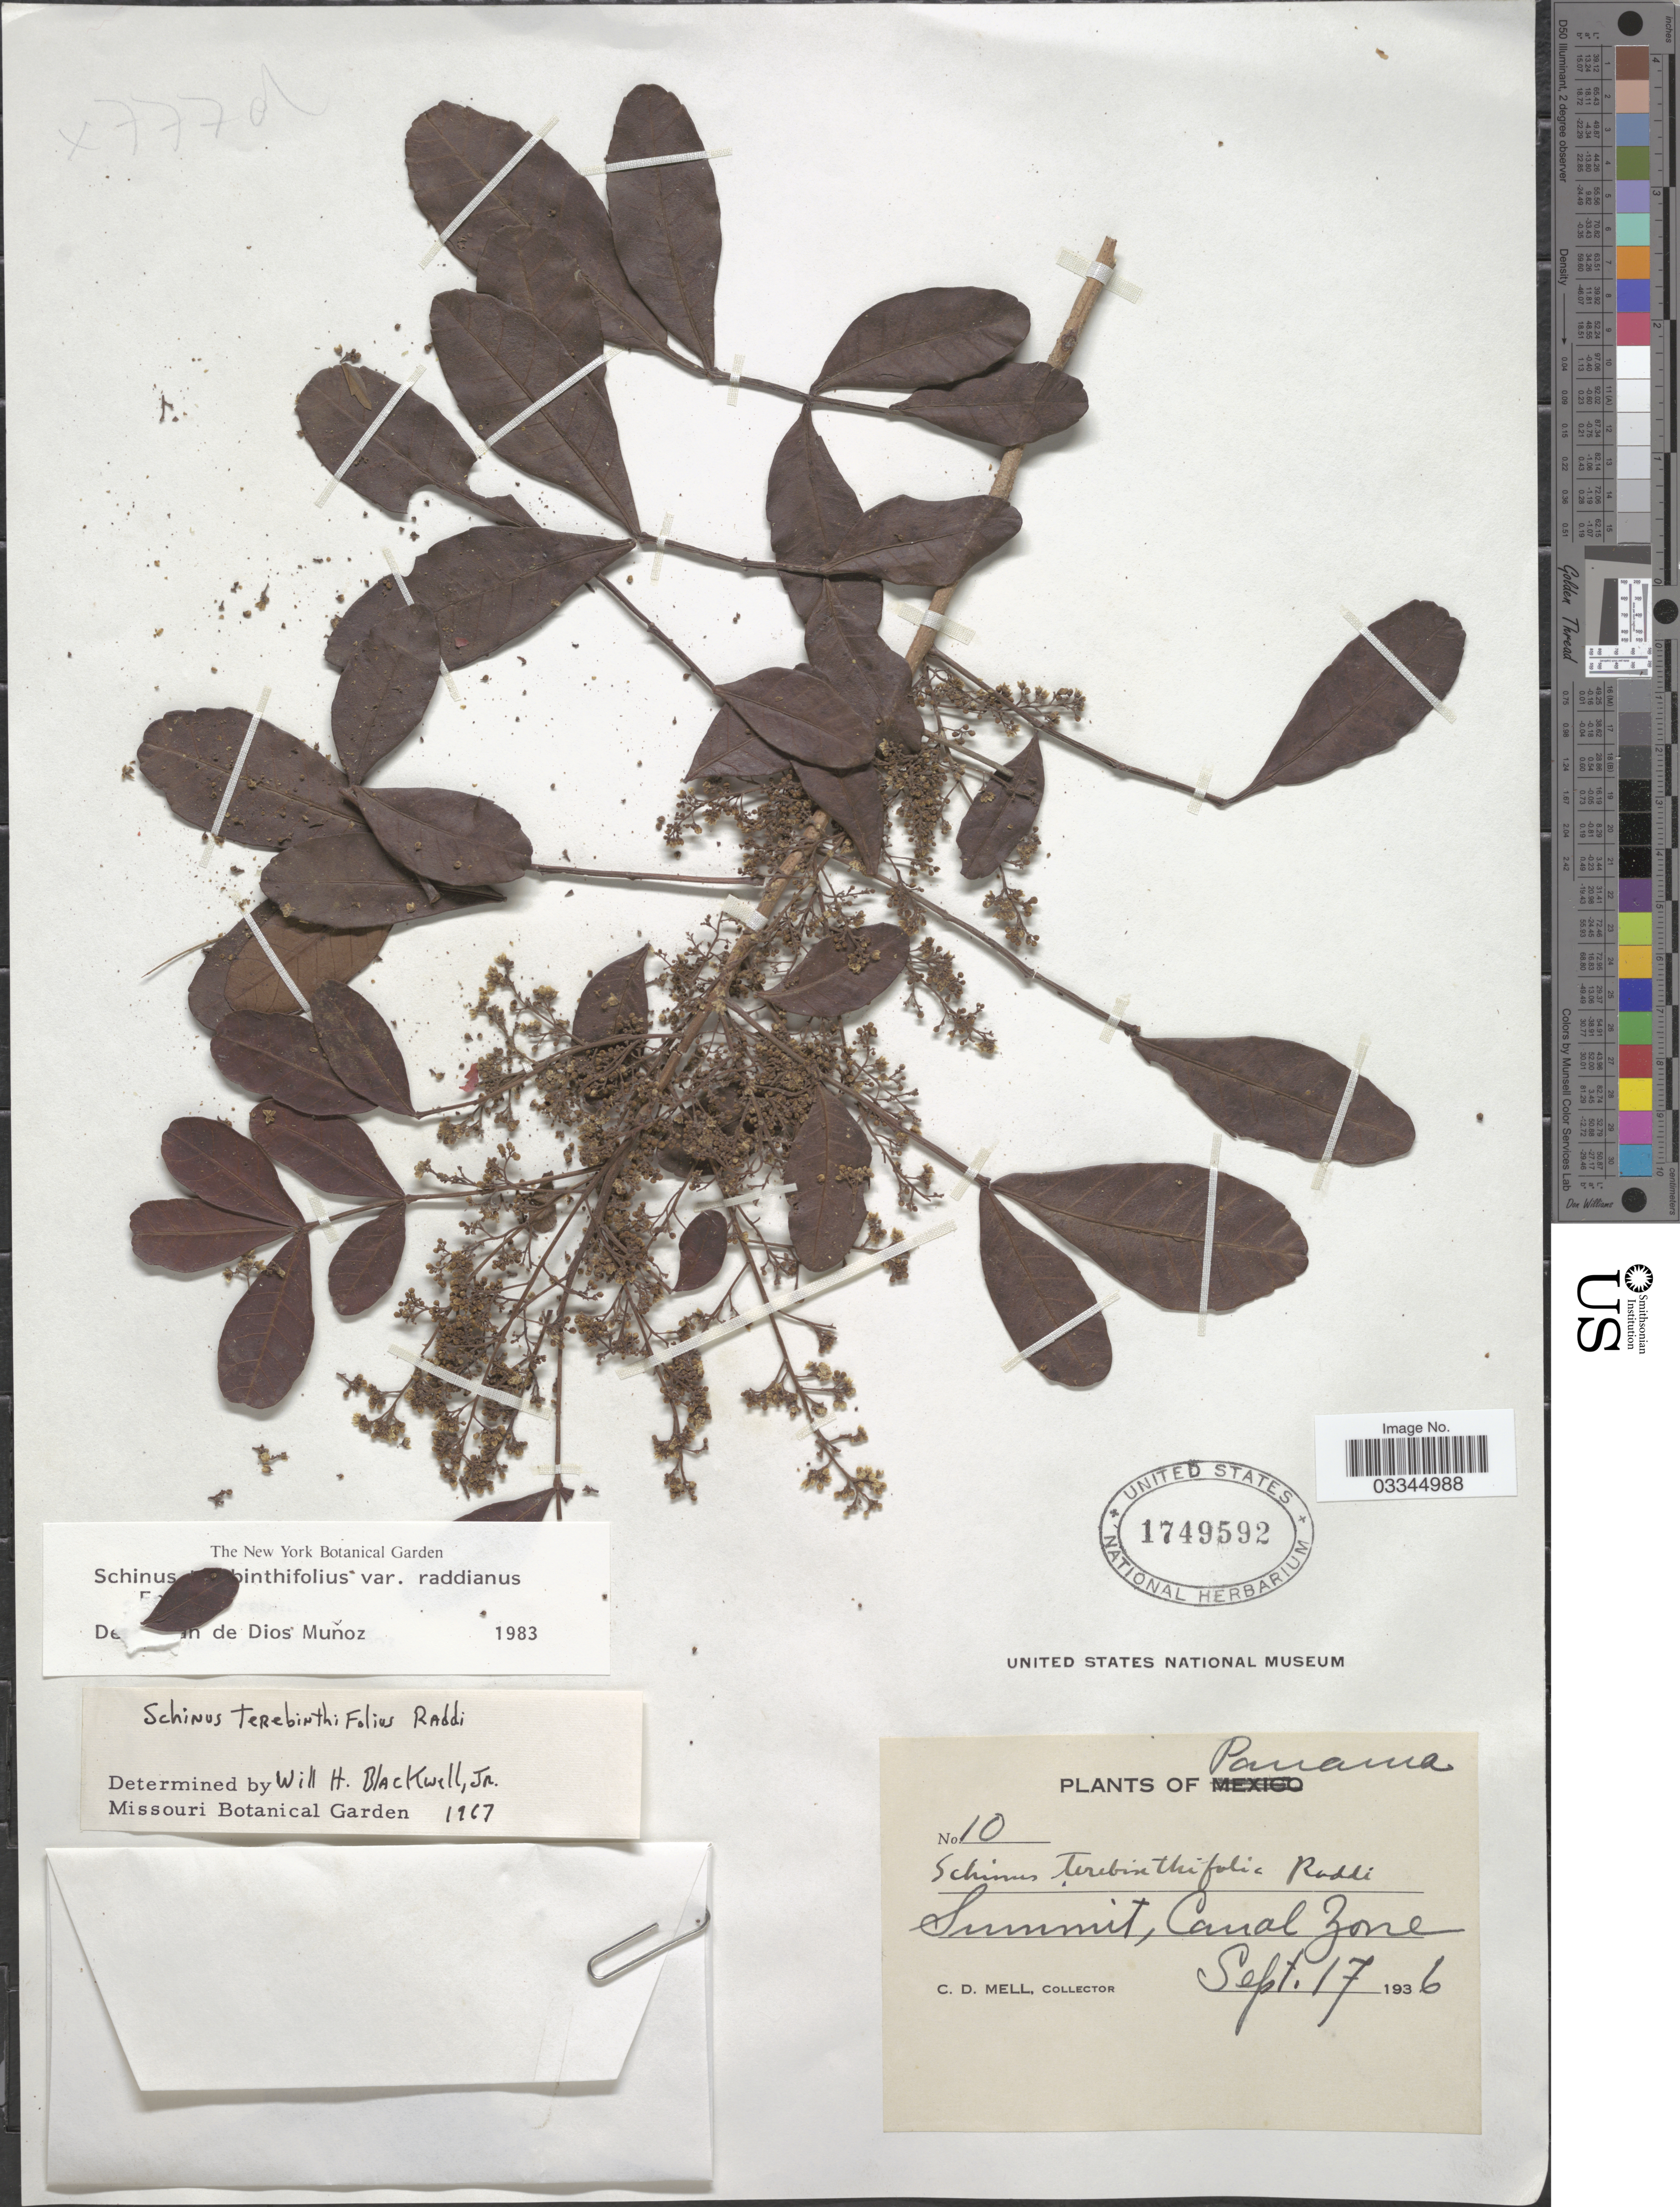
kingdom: Plantae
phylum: Tracheophyta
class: Magnoliopsida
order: Sapindales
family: Anacardiaceae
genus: Schinus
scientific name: Schinus terebinthifolia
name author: Raddi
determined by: Mitchell, John D.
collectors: C. D. Mell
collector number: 10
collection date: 1936-09-17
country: Panama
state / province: Colón / Panamá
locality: Summit, Canal Zone.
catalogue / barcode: US 1749592